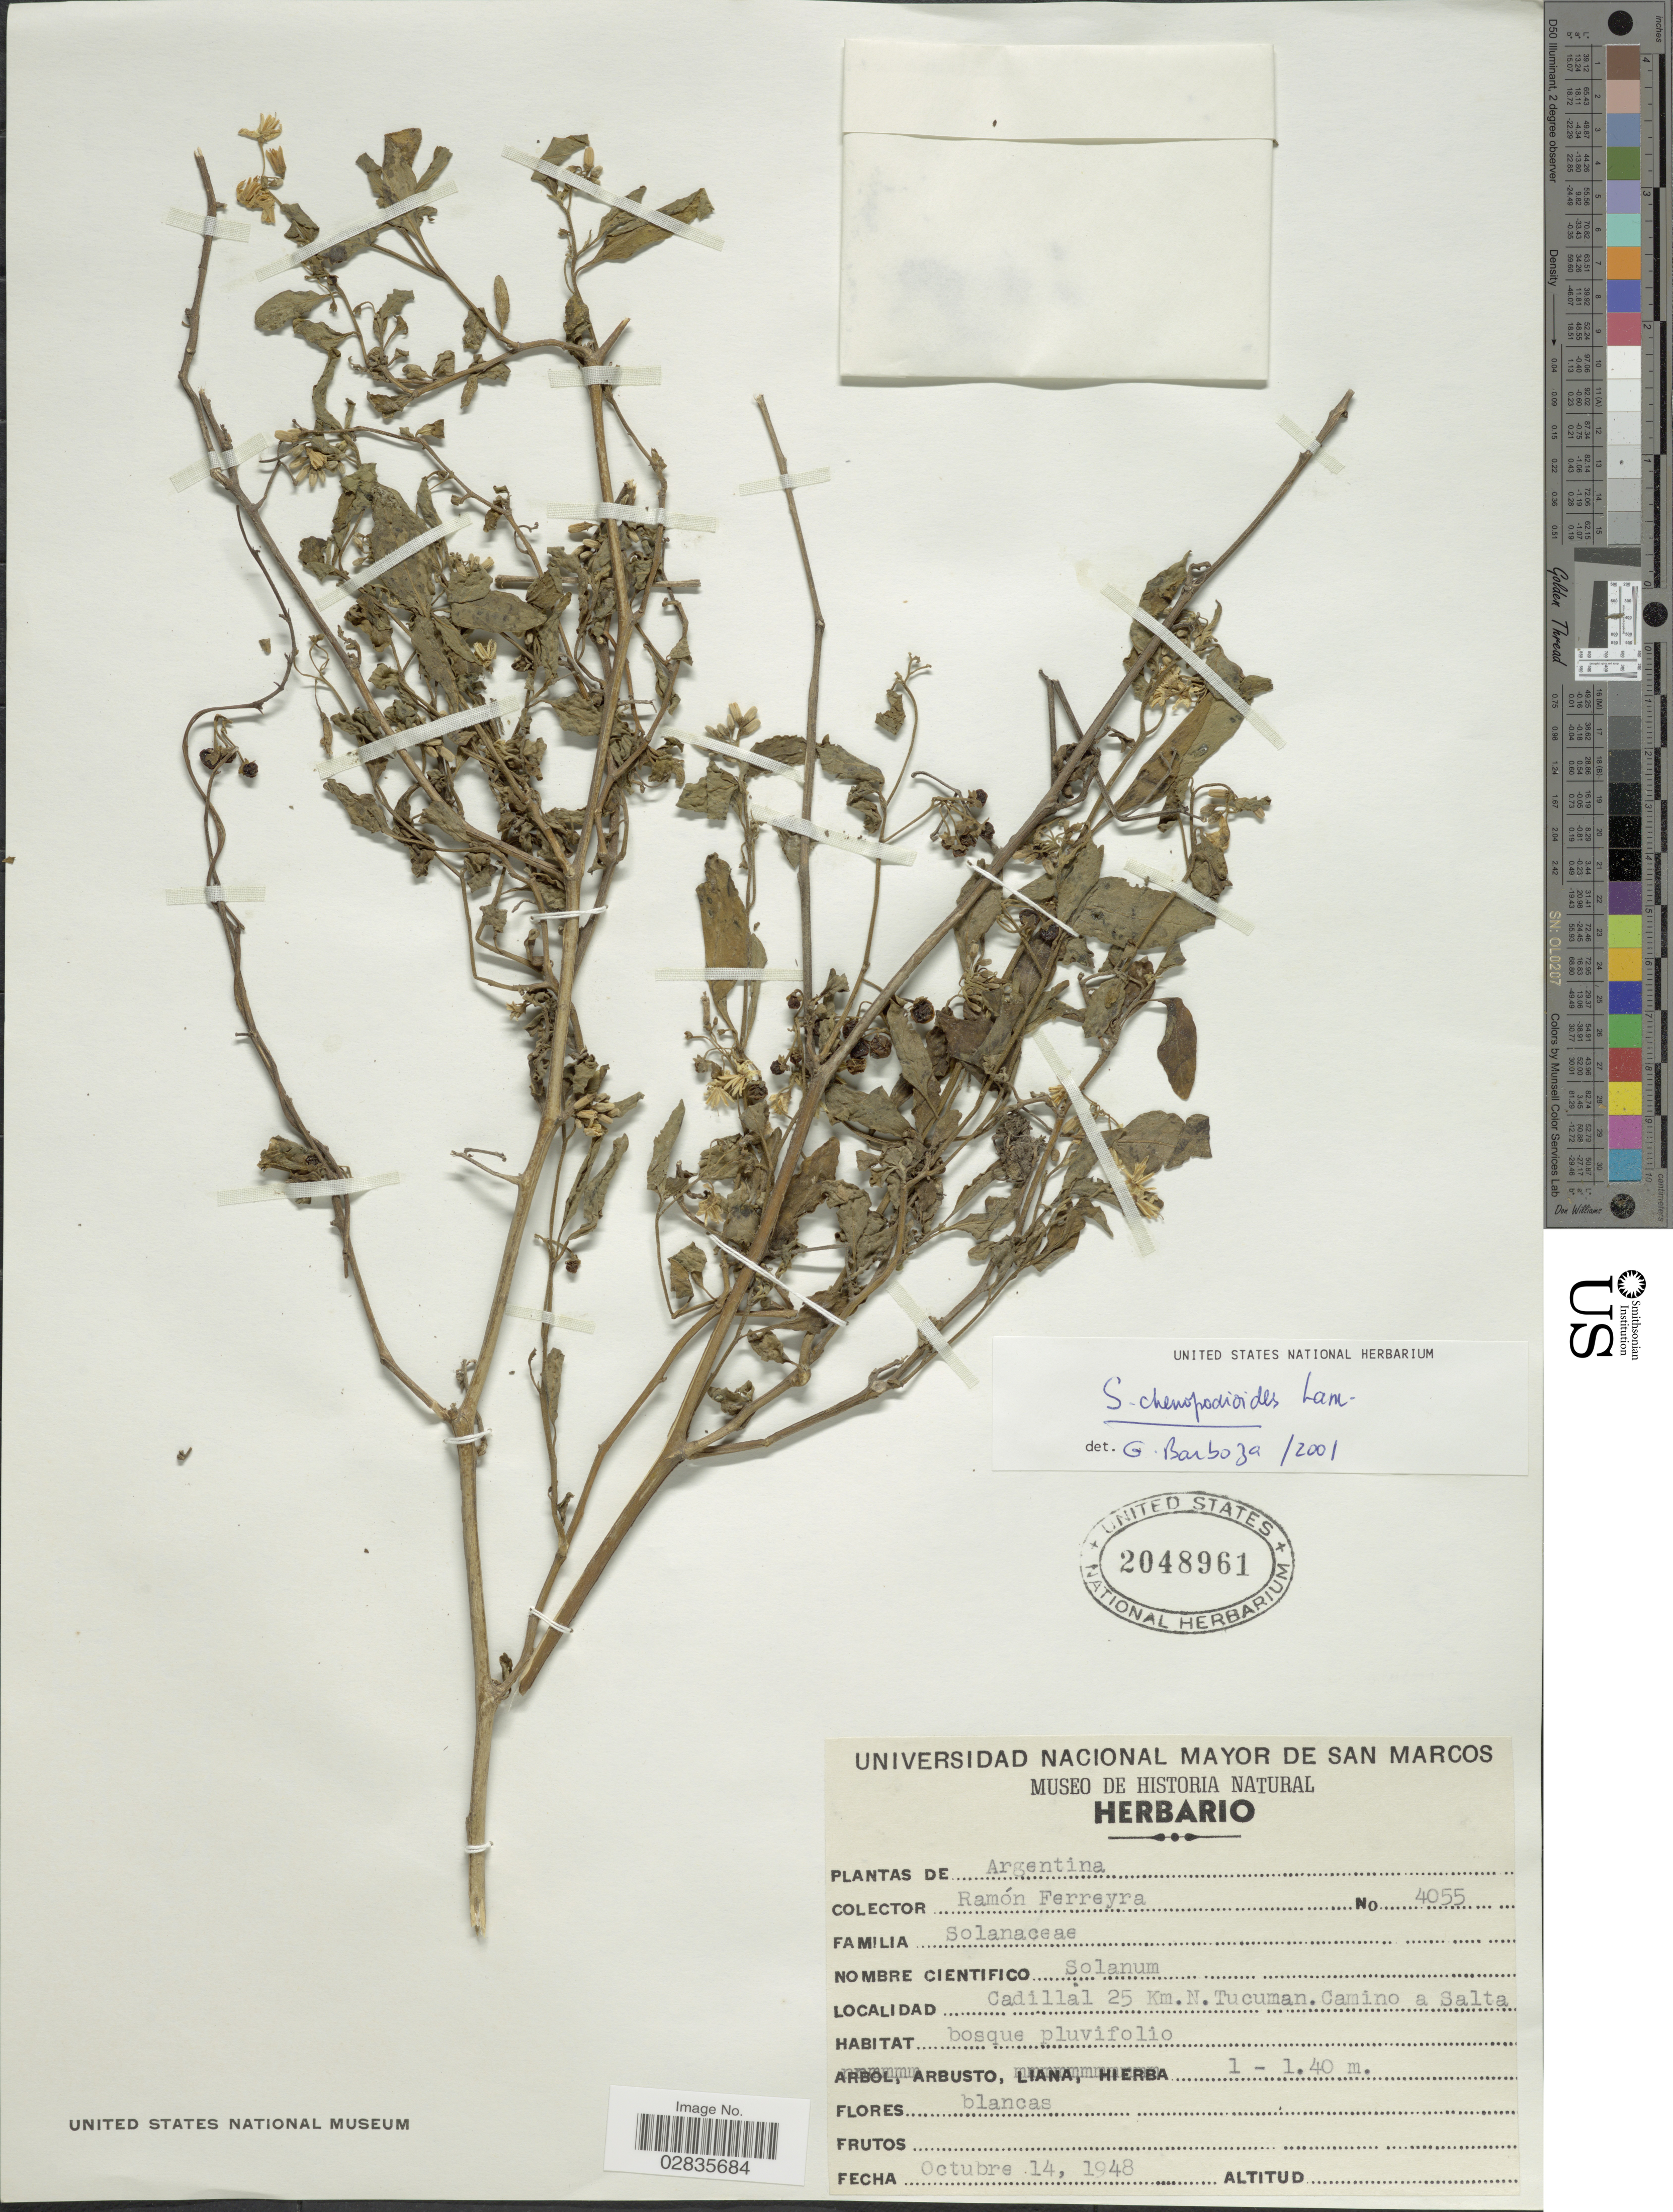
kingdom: Plantae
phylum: Tracheophyta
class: Magnoliopsida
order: Solanales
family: Solanaceae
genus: Solanum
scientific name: Solanum chenopodioides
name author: Lam.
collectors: R. A. Ferreyra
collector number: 4055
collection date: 1948-10-14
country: Argentina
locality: Cadillal 25 Km. N. Tucuman, Camino a Salta.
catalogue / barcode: US 2048961